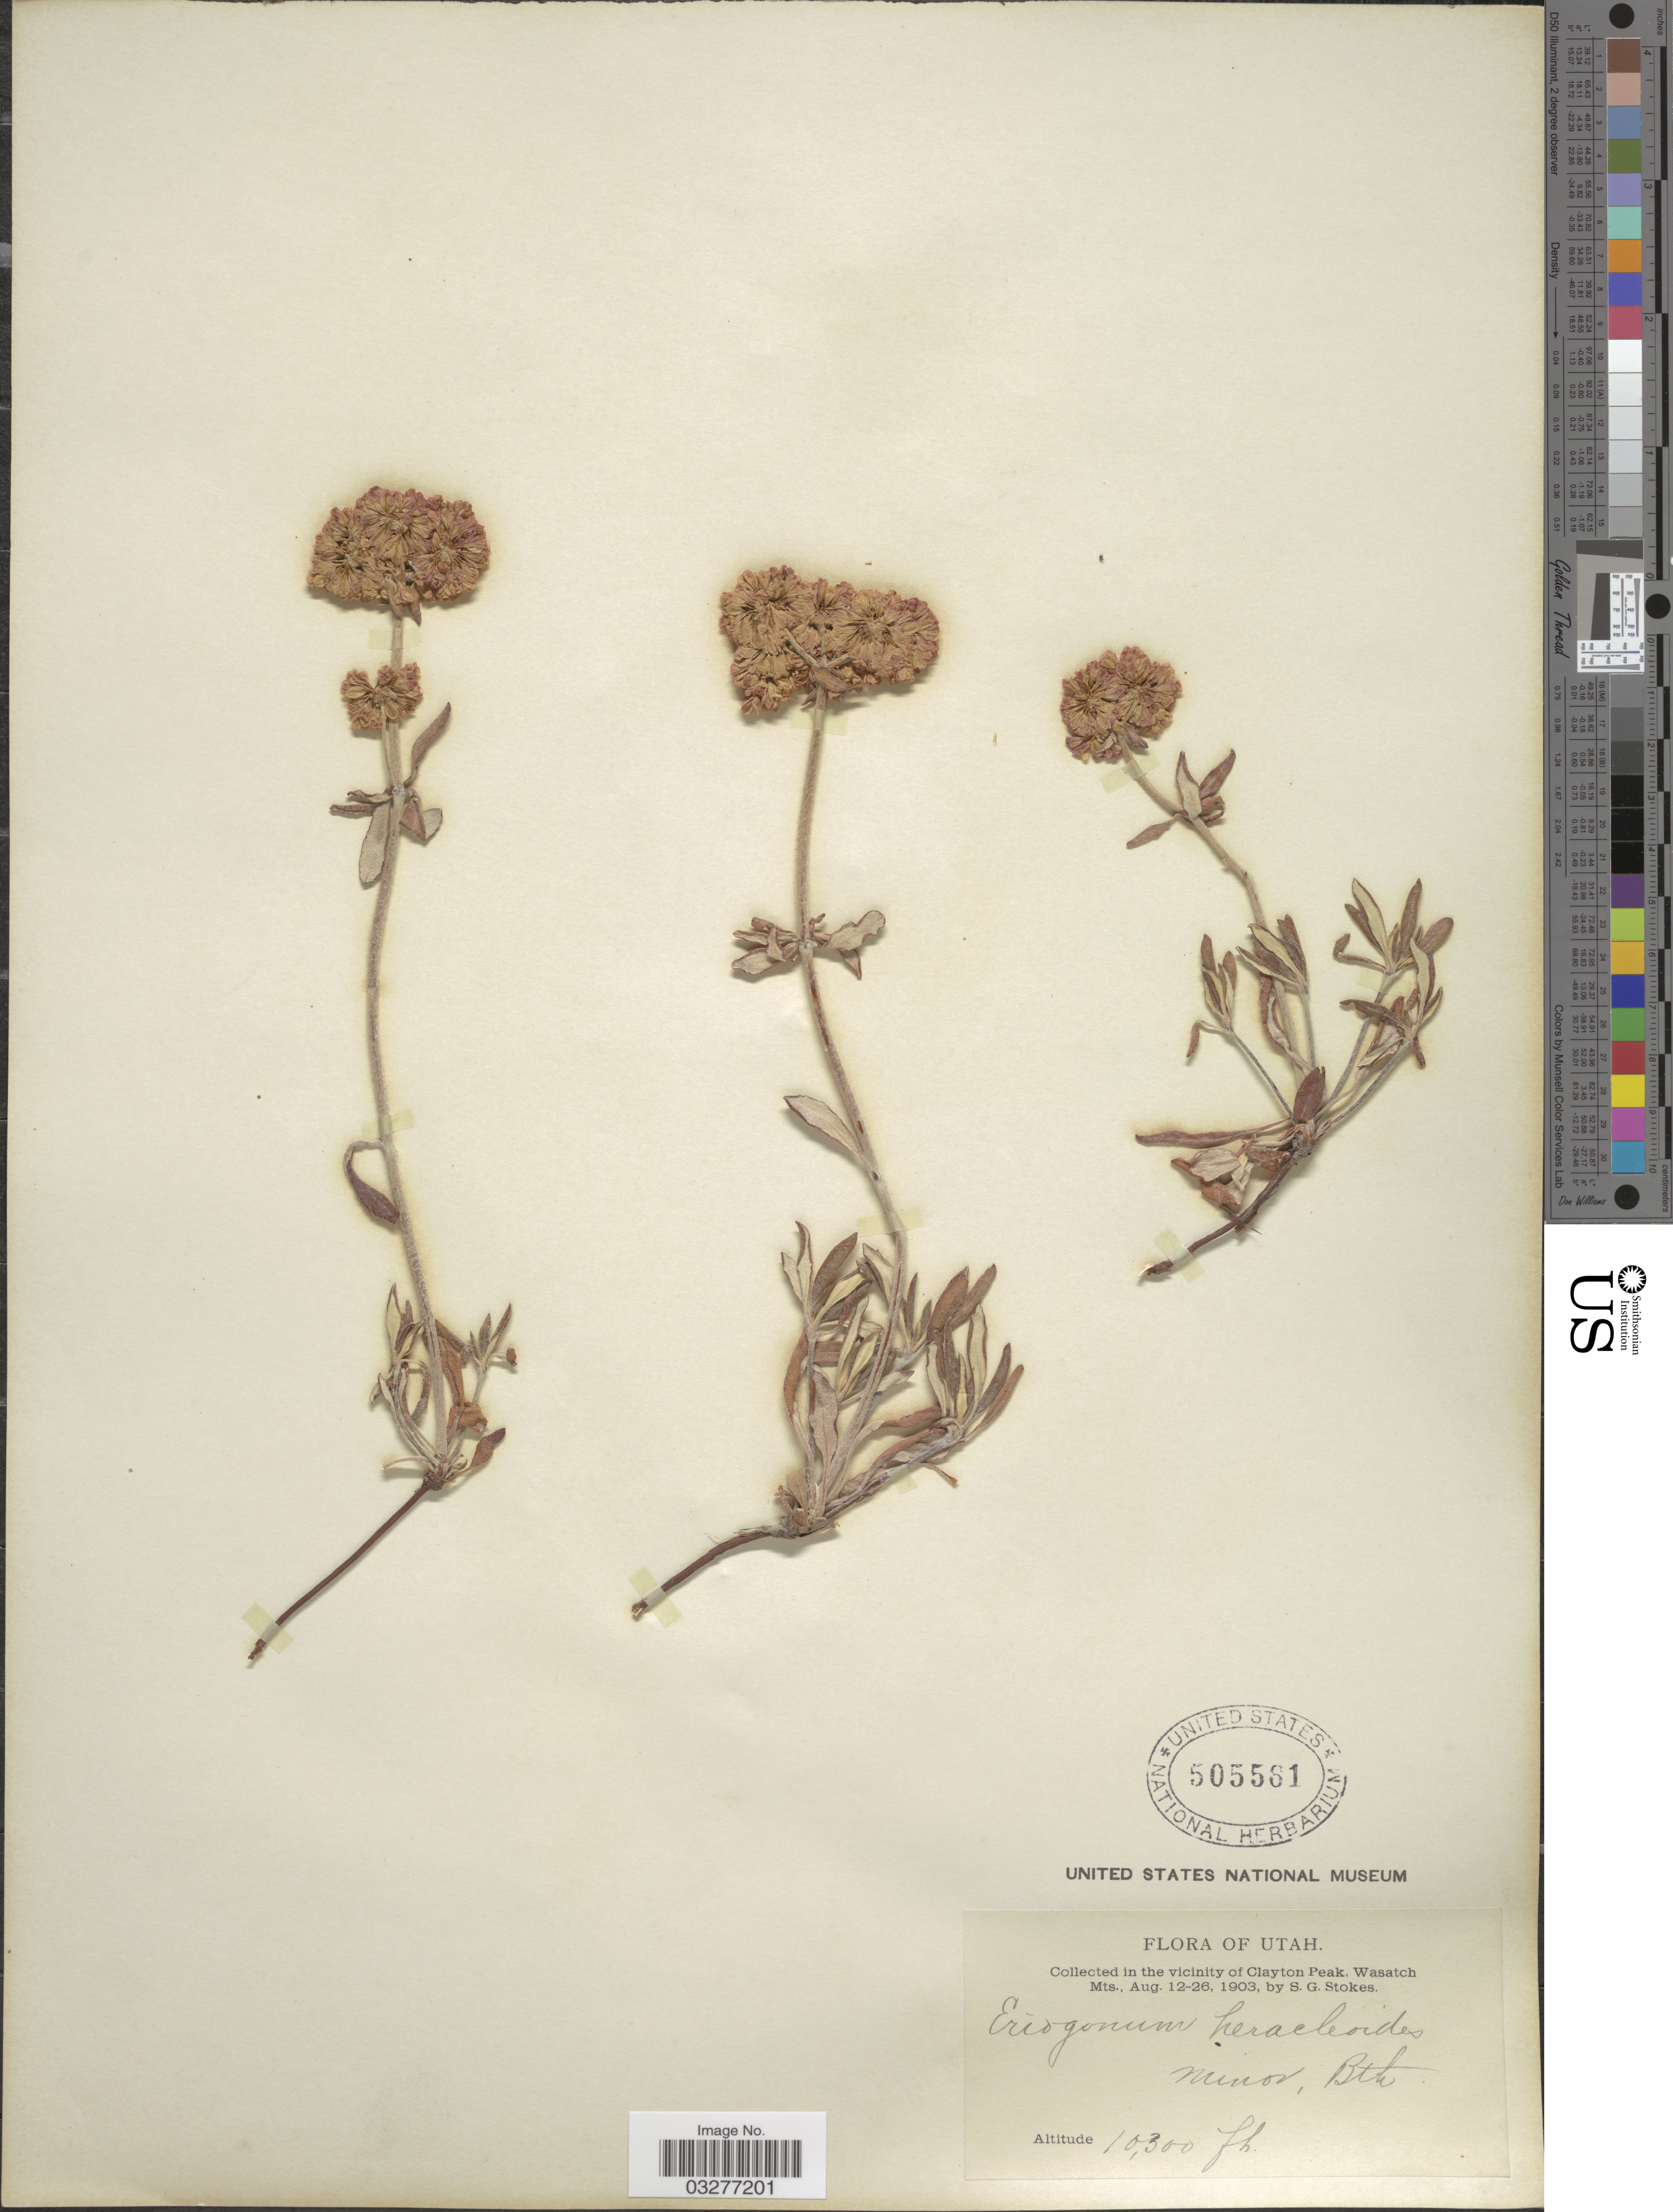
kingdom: Plantae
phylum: Tracheophyta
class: Magnoliopsida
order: Caryophyllales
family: Polygonaceae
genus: Eriogonum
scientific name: Eriogonum heracleoides var. heracleoides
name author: Nutt.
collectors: S. G. Stokes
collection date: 1903-08-12/1903-08-26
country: United States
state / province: Utah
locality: In the Vicinity of Clayton Peak, Wasatch Mts.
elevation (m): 3139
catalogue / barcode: US 505561